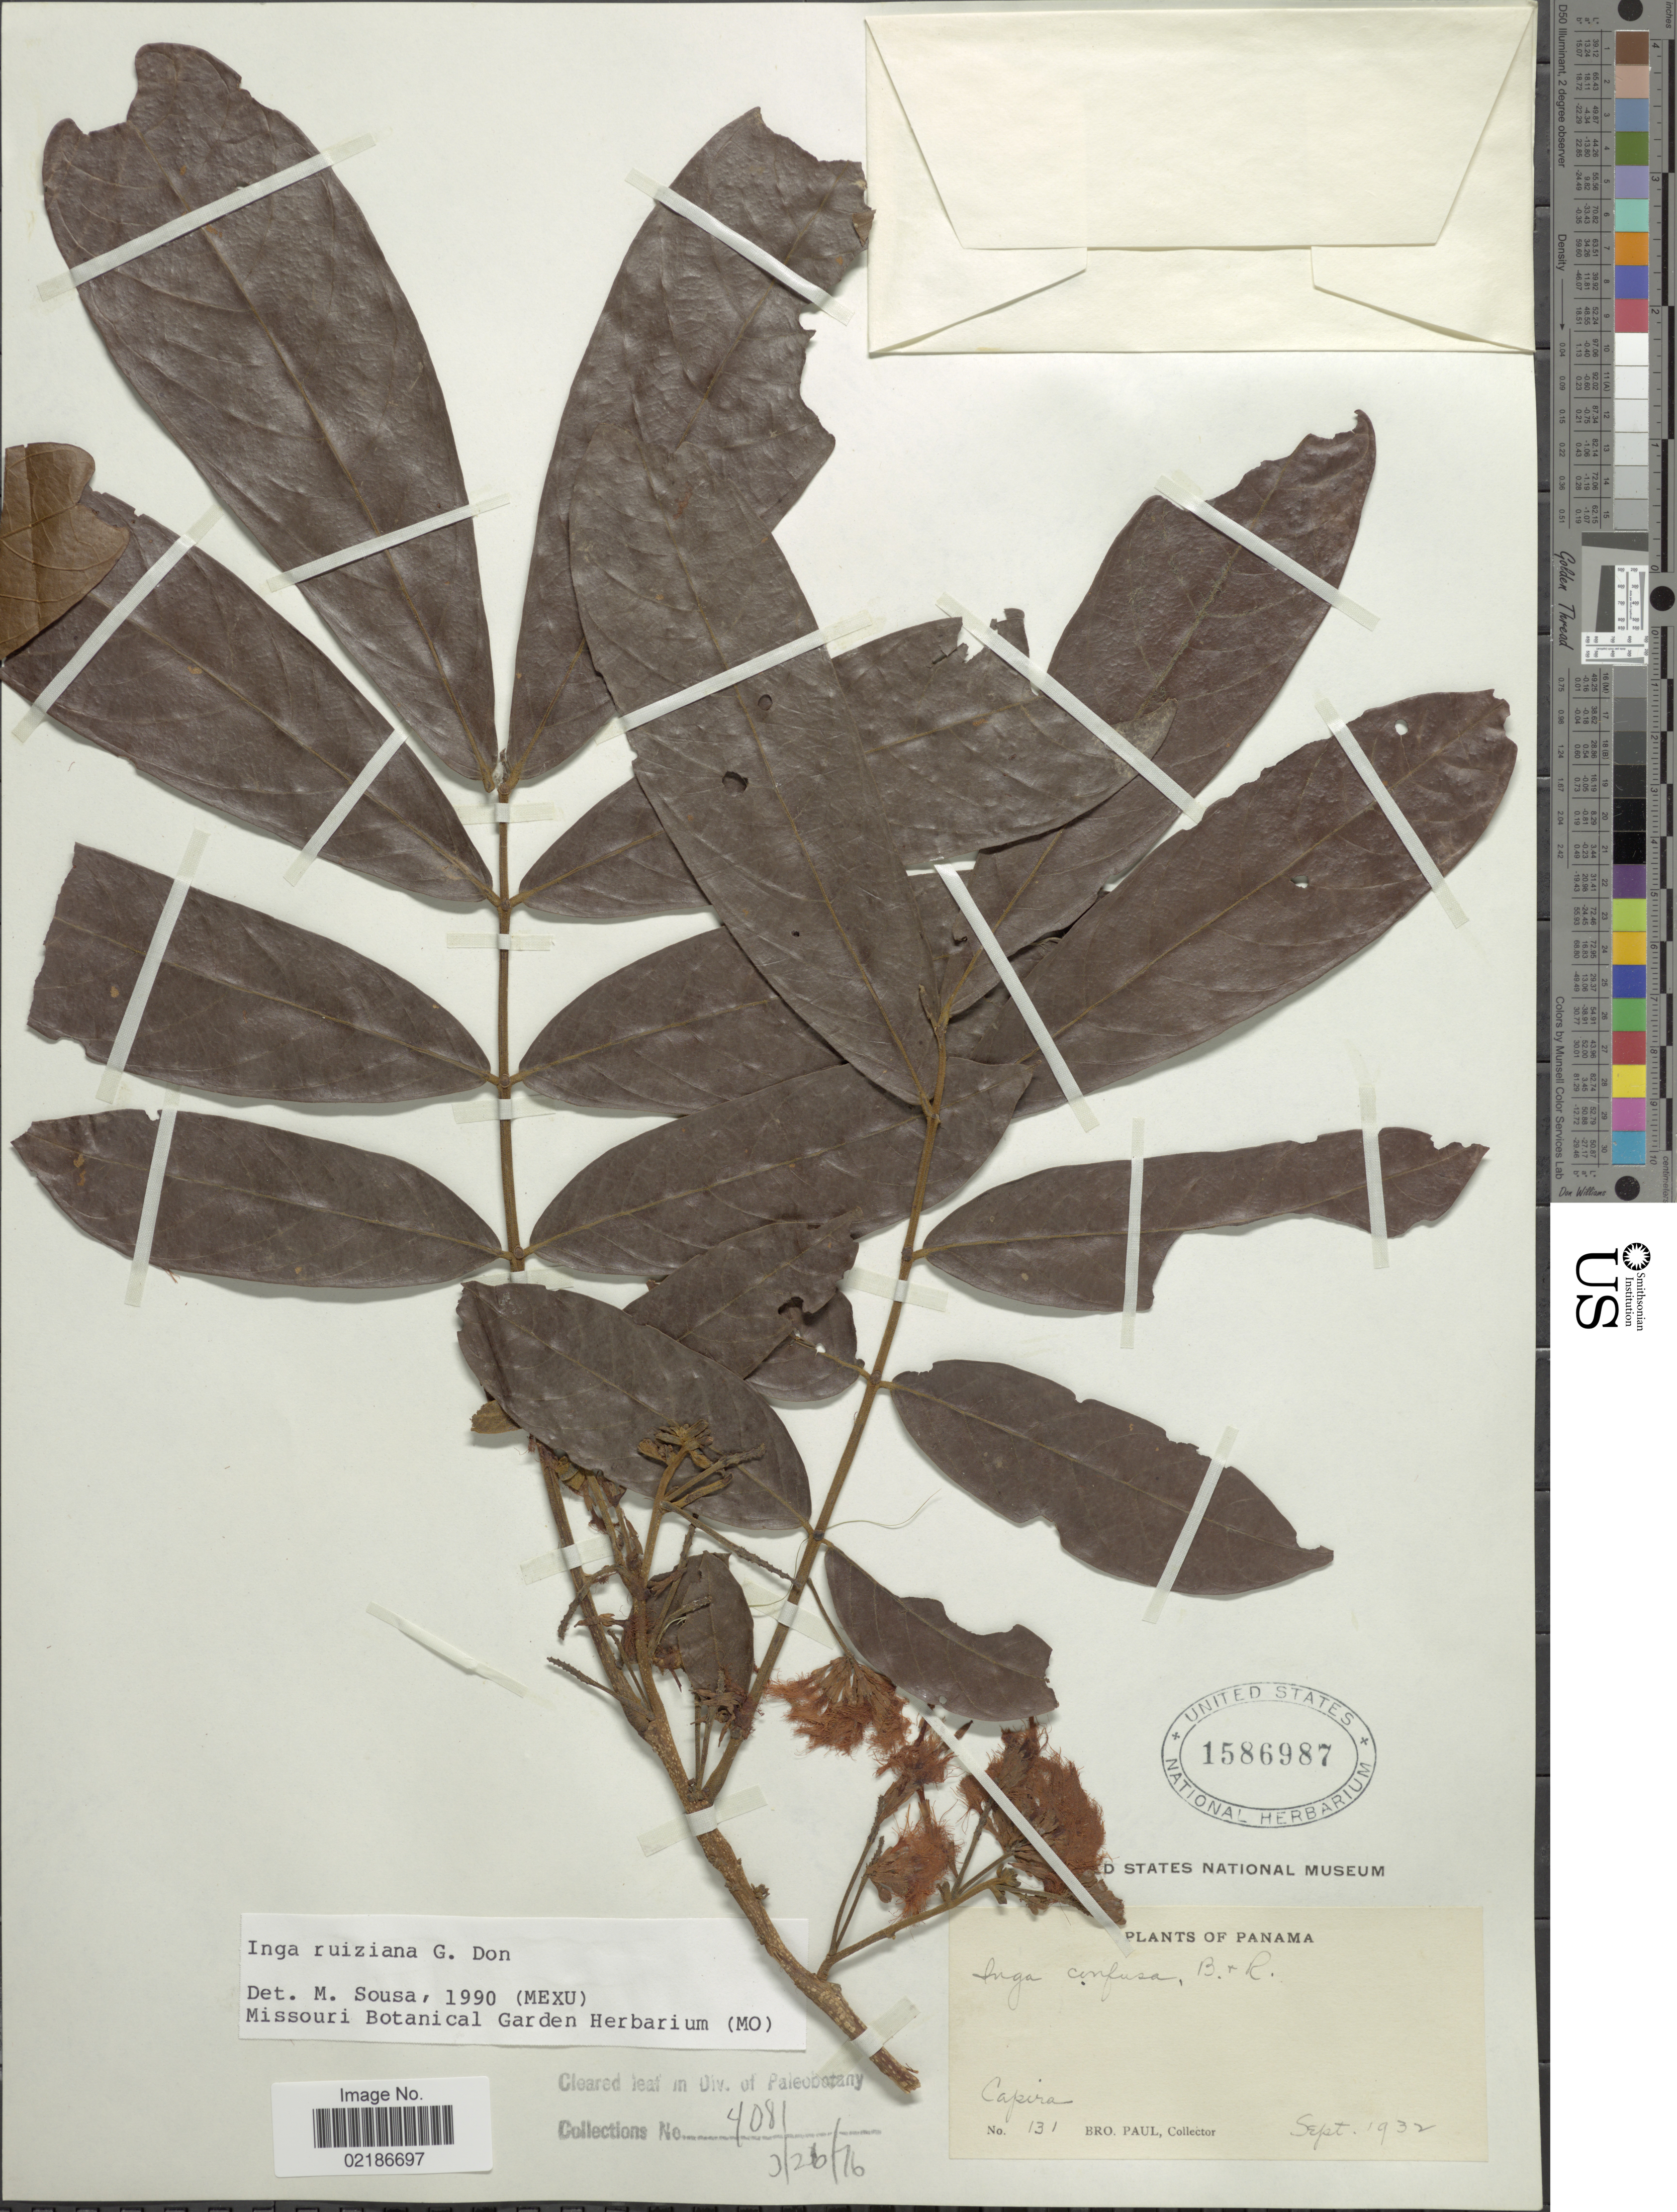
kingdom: Plantae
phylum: Tracheophyta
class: Magnoliopsida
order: Fabales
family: Fabaceae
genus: Inga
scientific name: Inga ruiziana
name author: G. Don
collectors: B. Paul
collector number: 131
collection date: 1932-09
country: Panama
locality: Capira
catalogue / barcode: US 1586987